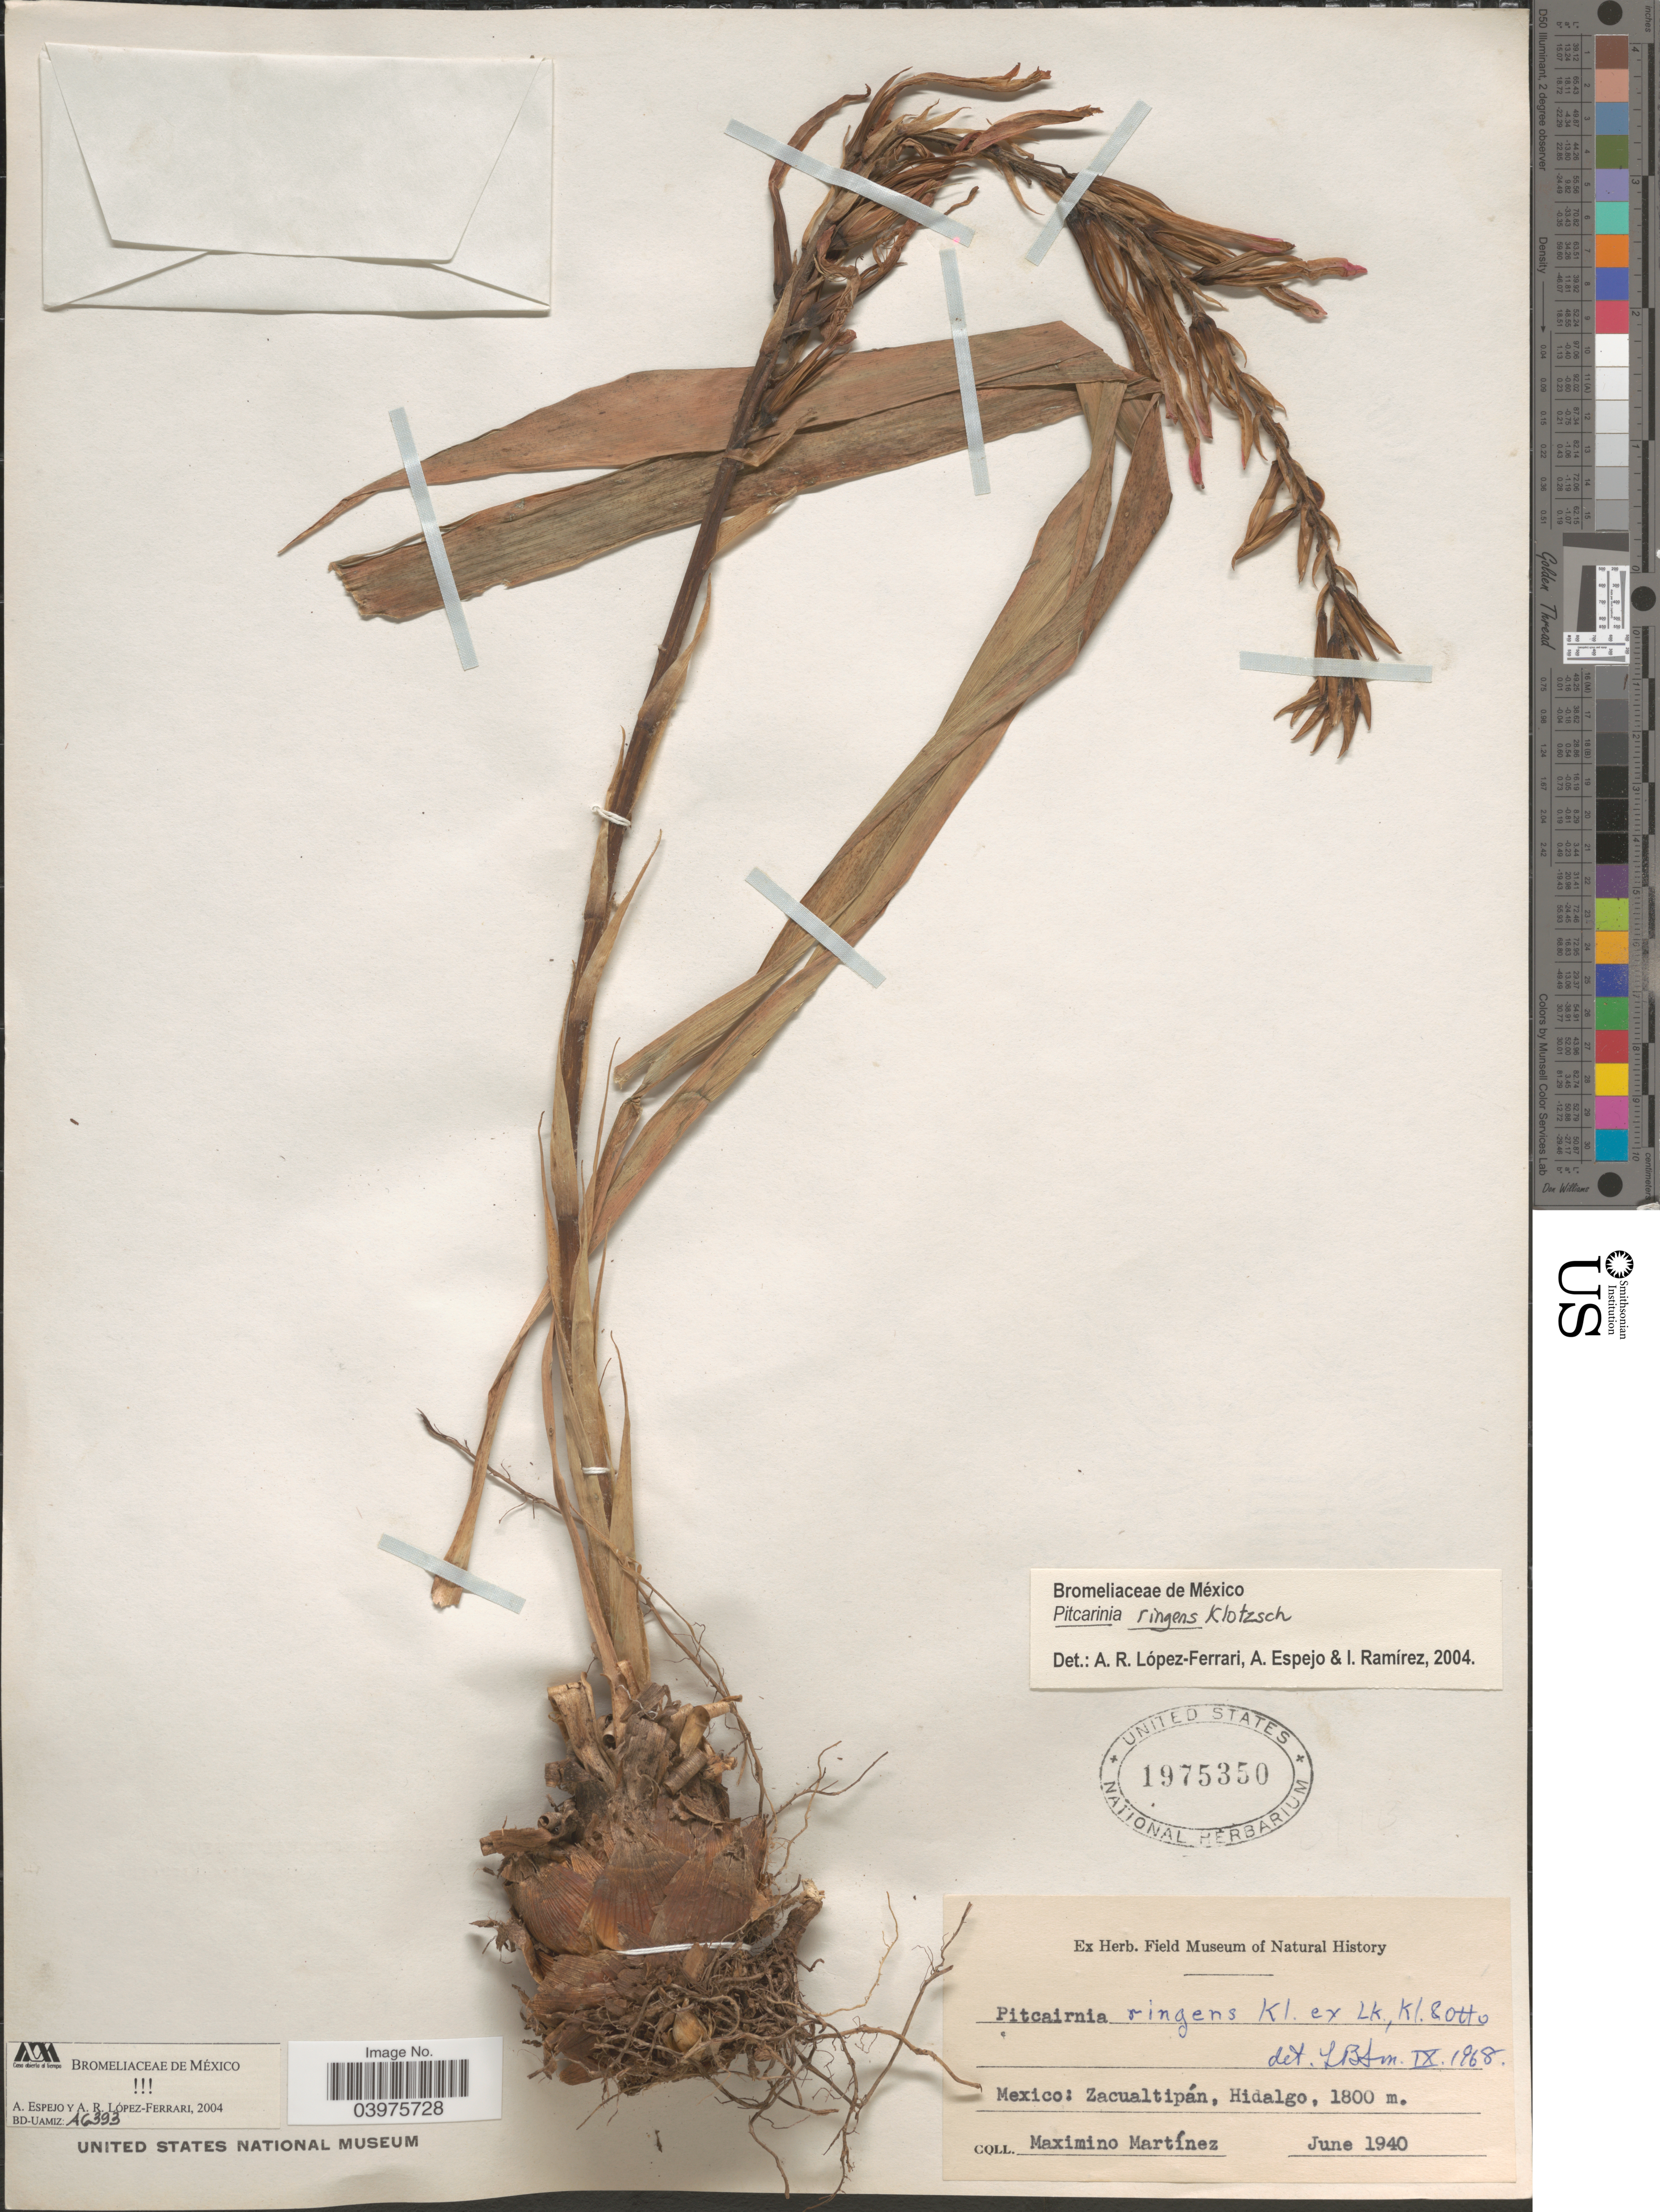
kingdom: Plantae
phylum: Tracheophyta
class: Liliopsida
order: Poales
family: Bromeliaceae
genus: Pitcairnia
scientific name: Pitcairnia ringens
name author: Klotzsch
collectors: M. Martínez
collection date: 1940-06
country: Mexico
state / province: Hidalgo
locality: Zacualtipán.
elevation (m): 1800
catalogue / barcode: US 1975350